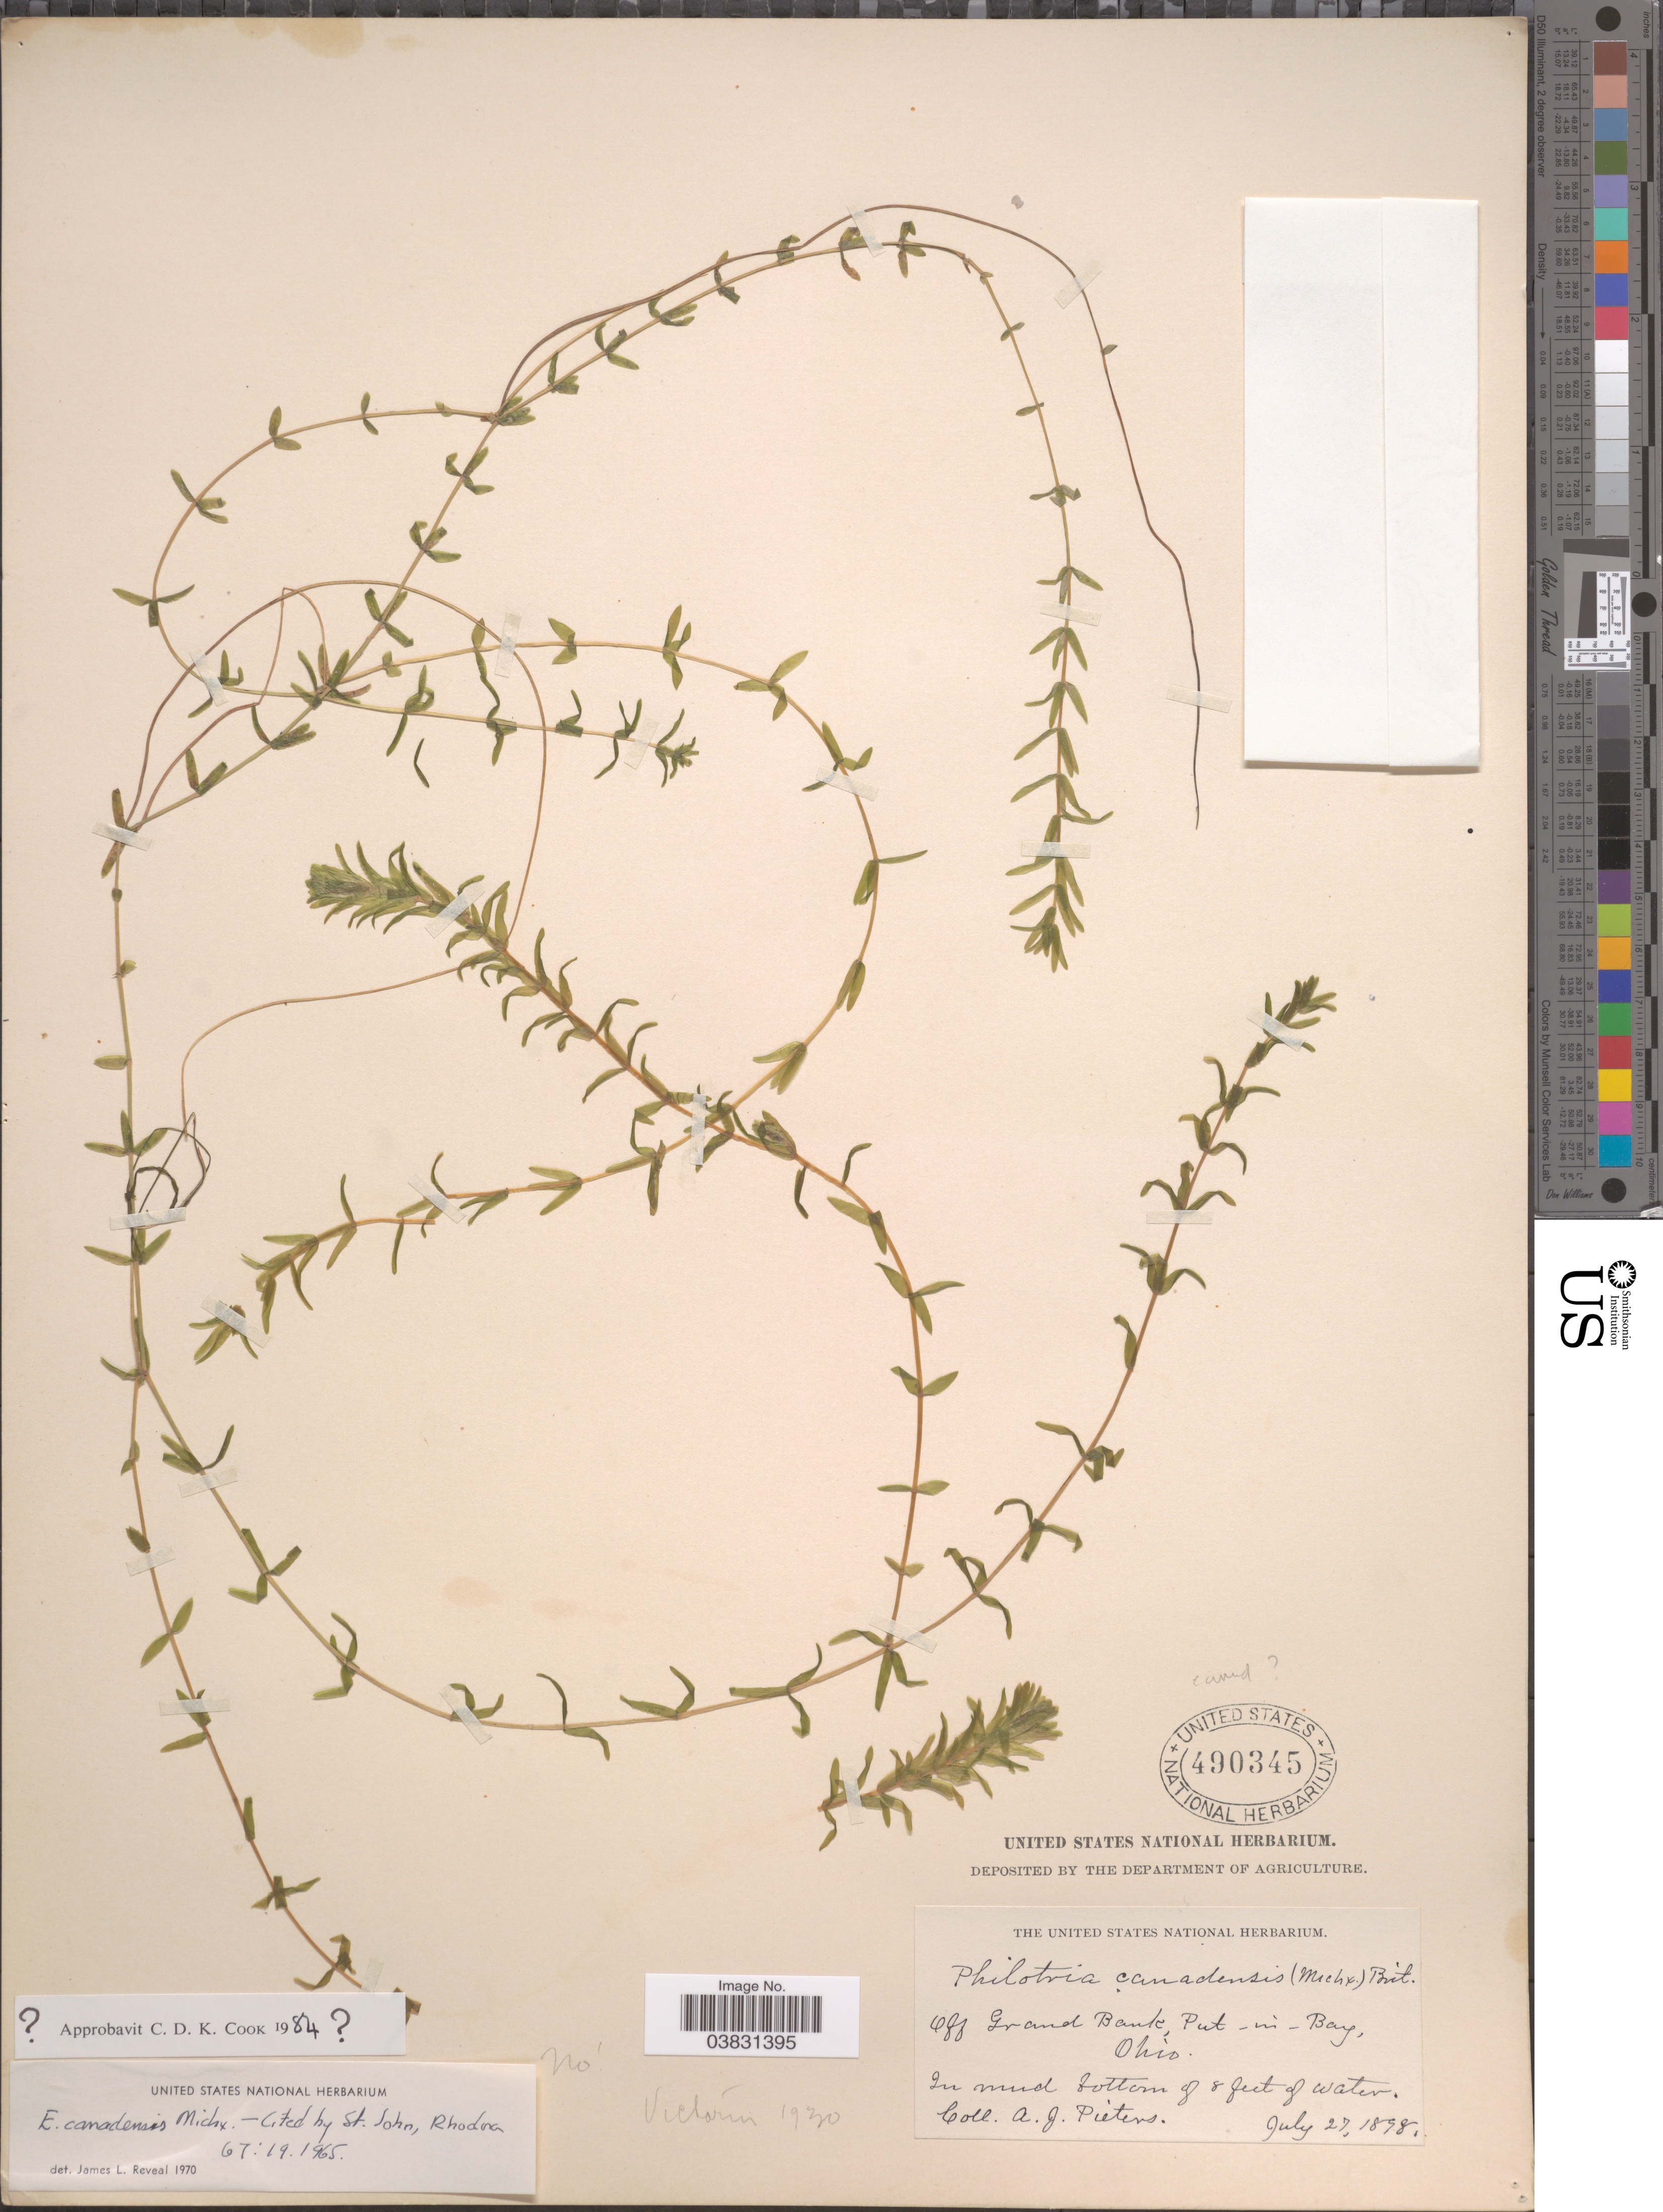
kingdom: Plantae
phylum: Tracheophyta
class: Liliopsida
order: Alismatales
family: Hydrocharitaceae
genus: Elodea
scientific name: Elodea canadensis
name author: Michx.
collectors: A. Pieters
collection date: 1898-07-27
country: United States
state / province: Ohio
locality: Off Grand Bank, Put-in-Bay.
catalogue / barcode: US 490345